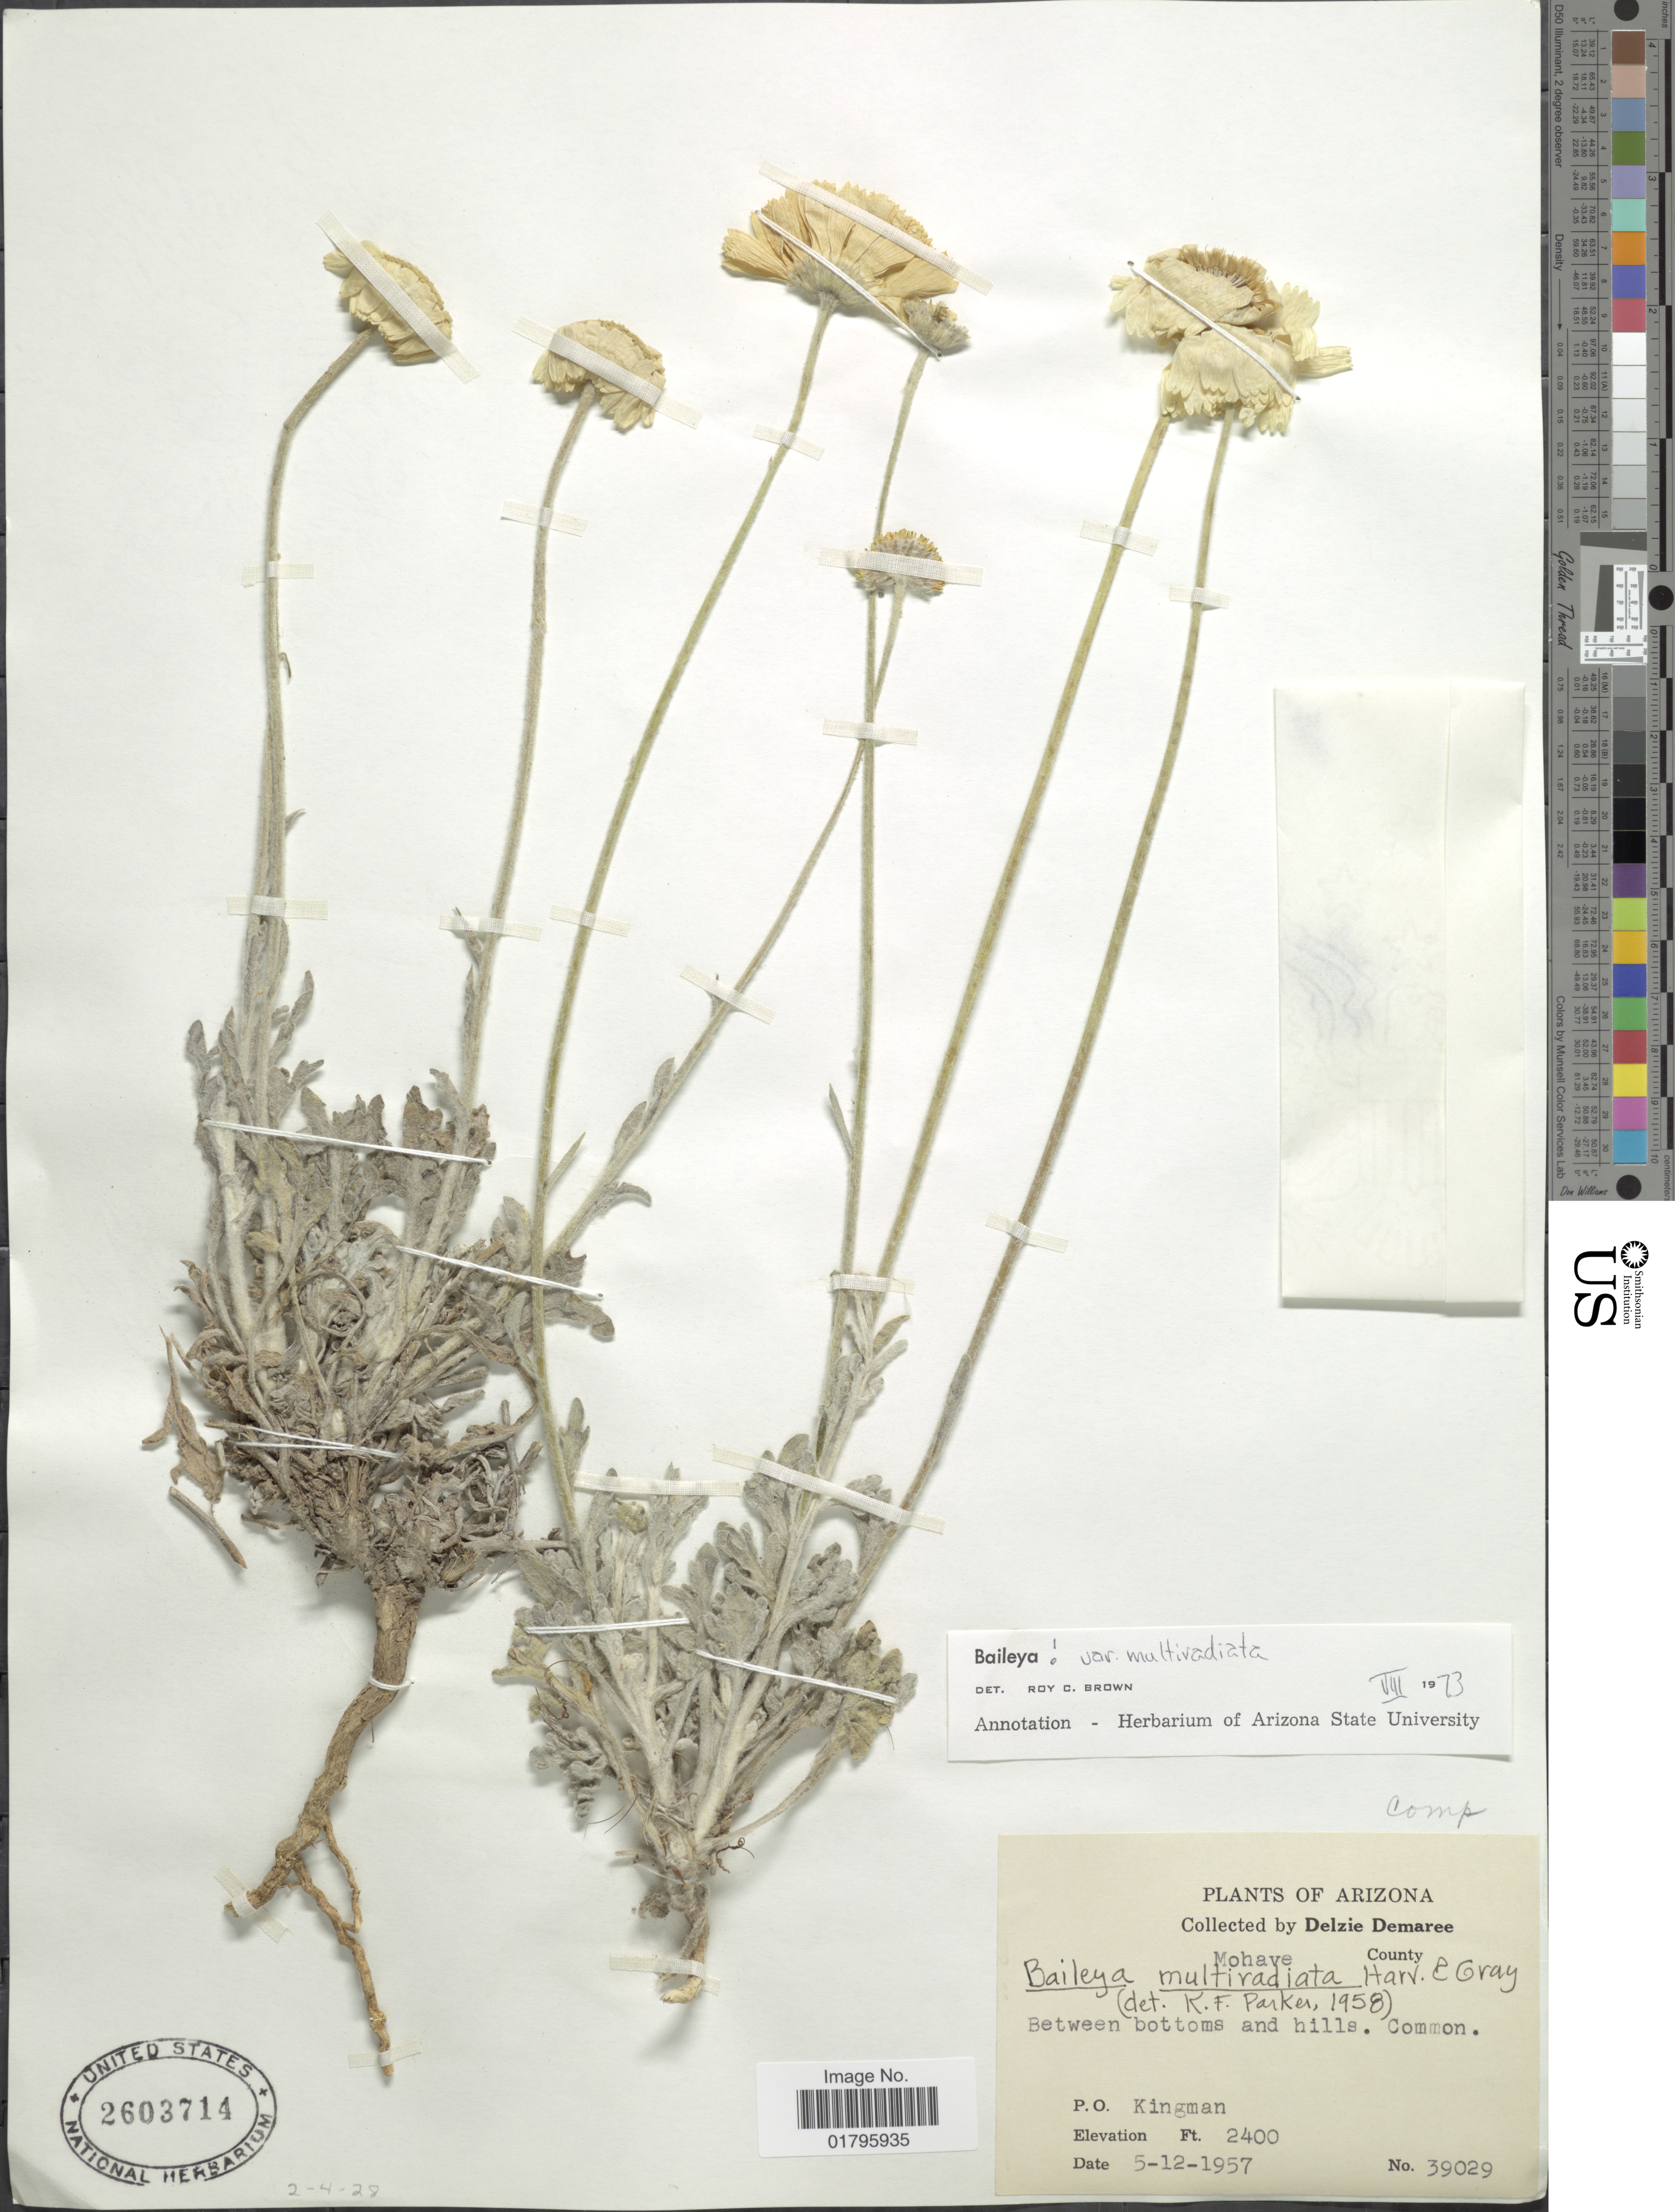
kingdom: Plantae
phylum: Tracheophyta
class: Magnoliopsida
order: Asterales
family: Asteraceae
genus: Baileya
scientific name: Baileya multiradiata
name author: Harv. & A. Gray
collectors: D. Demaree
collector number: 39029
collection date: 1957-05-12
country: United States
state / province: Arizona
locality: Mohave County, Between bottoms and hills. P.O. Kingman.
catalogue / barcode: US 2603714